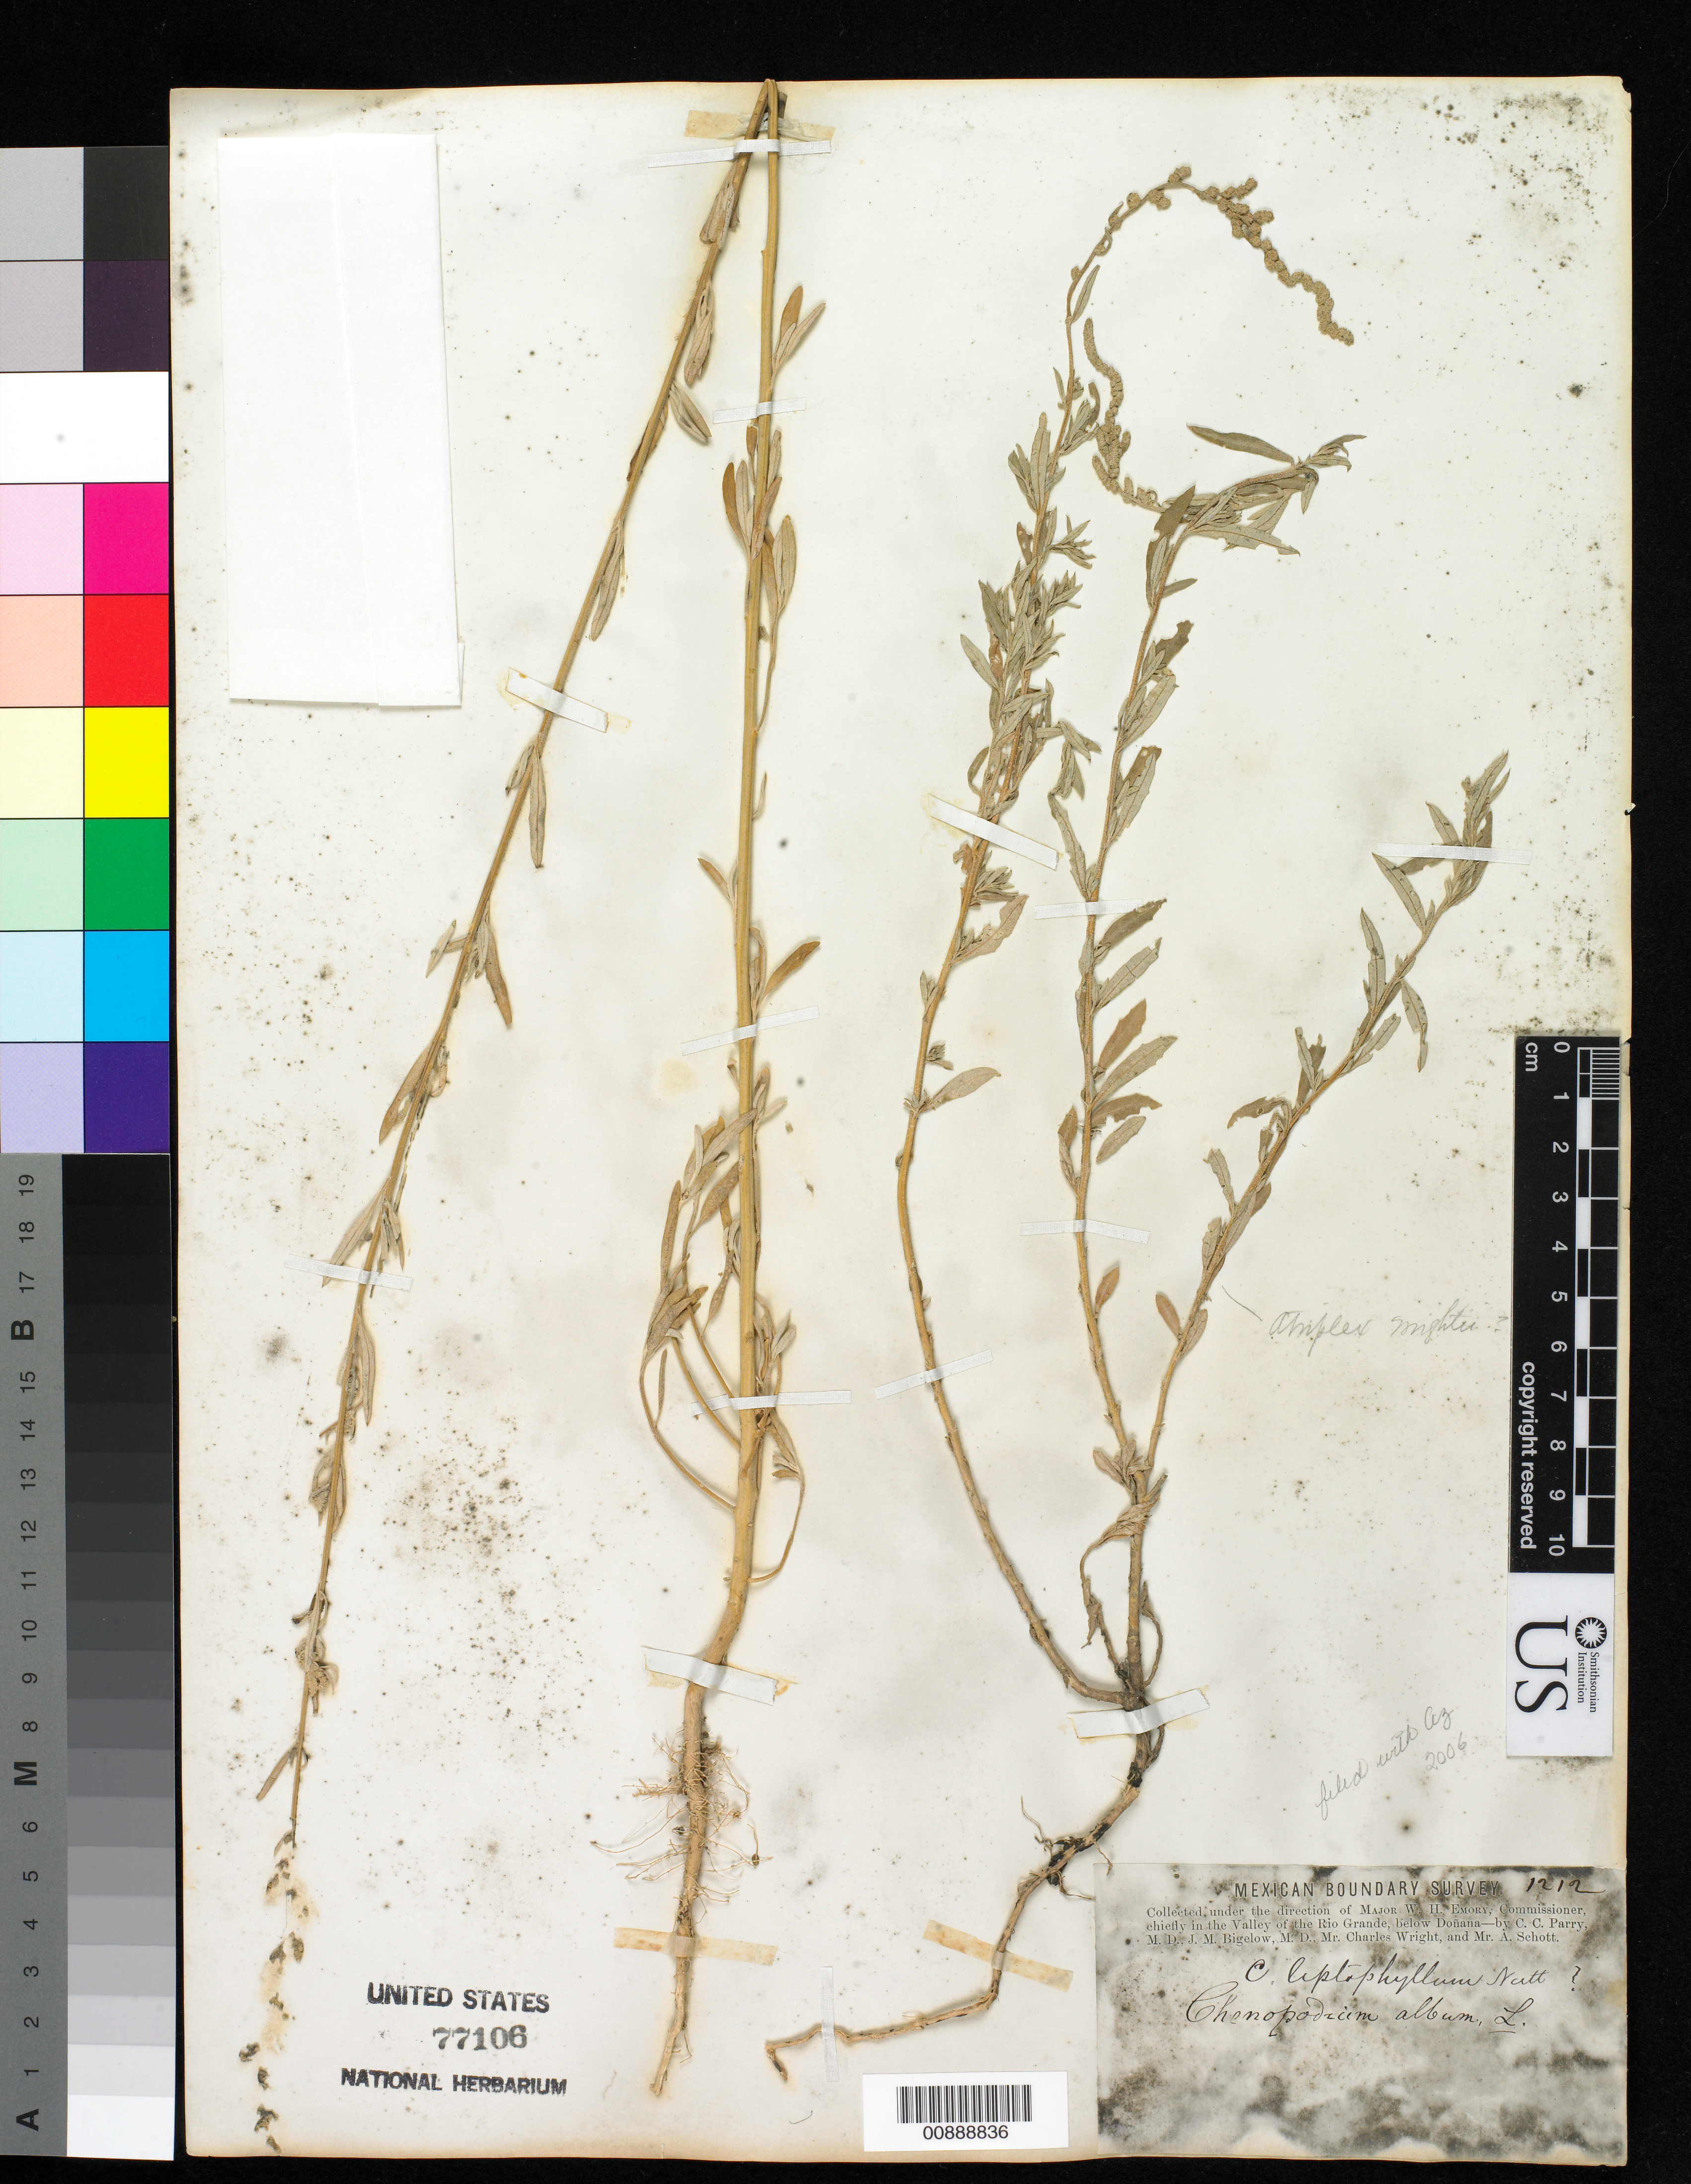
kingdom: Plantae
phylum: Tracheophyta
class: Magnoliopsida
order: Caryophyllales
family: Amaranthaceae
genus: Chenopodium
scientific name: Chenopodium leptophyllum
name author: (Moq.) Nutt. ex S. Watson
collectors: C. C. Parry, J. M. Bigelow, C. Wright & A. C. V. Schott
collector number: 1212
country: United States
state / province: New Mexico / Texas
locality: Valley of the Rio Grande, below Doñana.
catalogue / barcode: US 77106